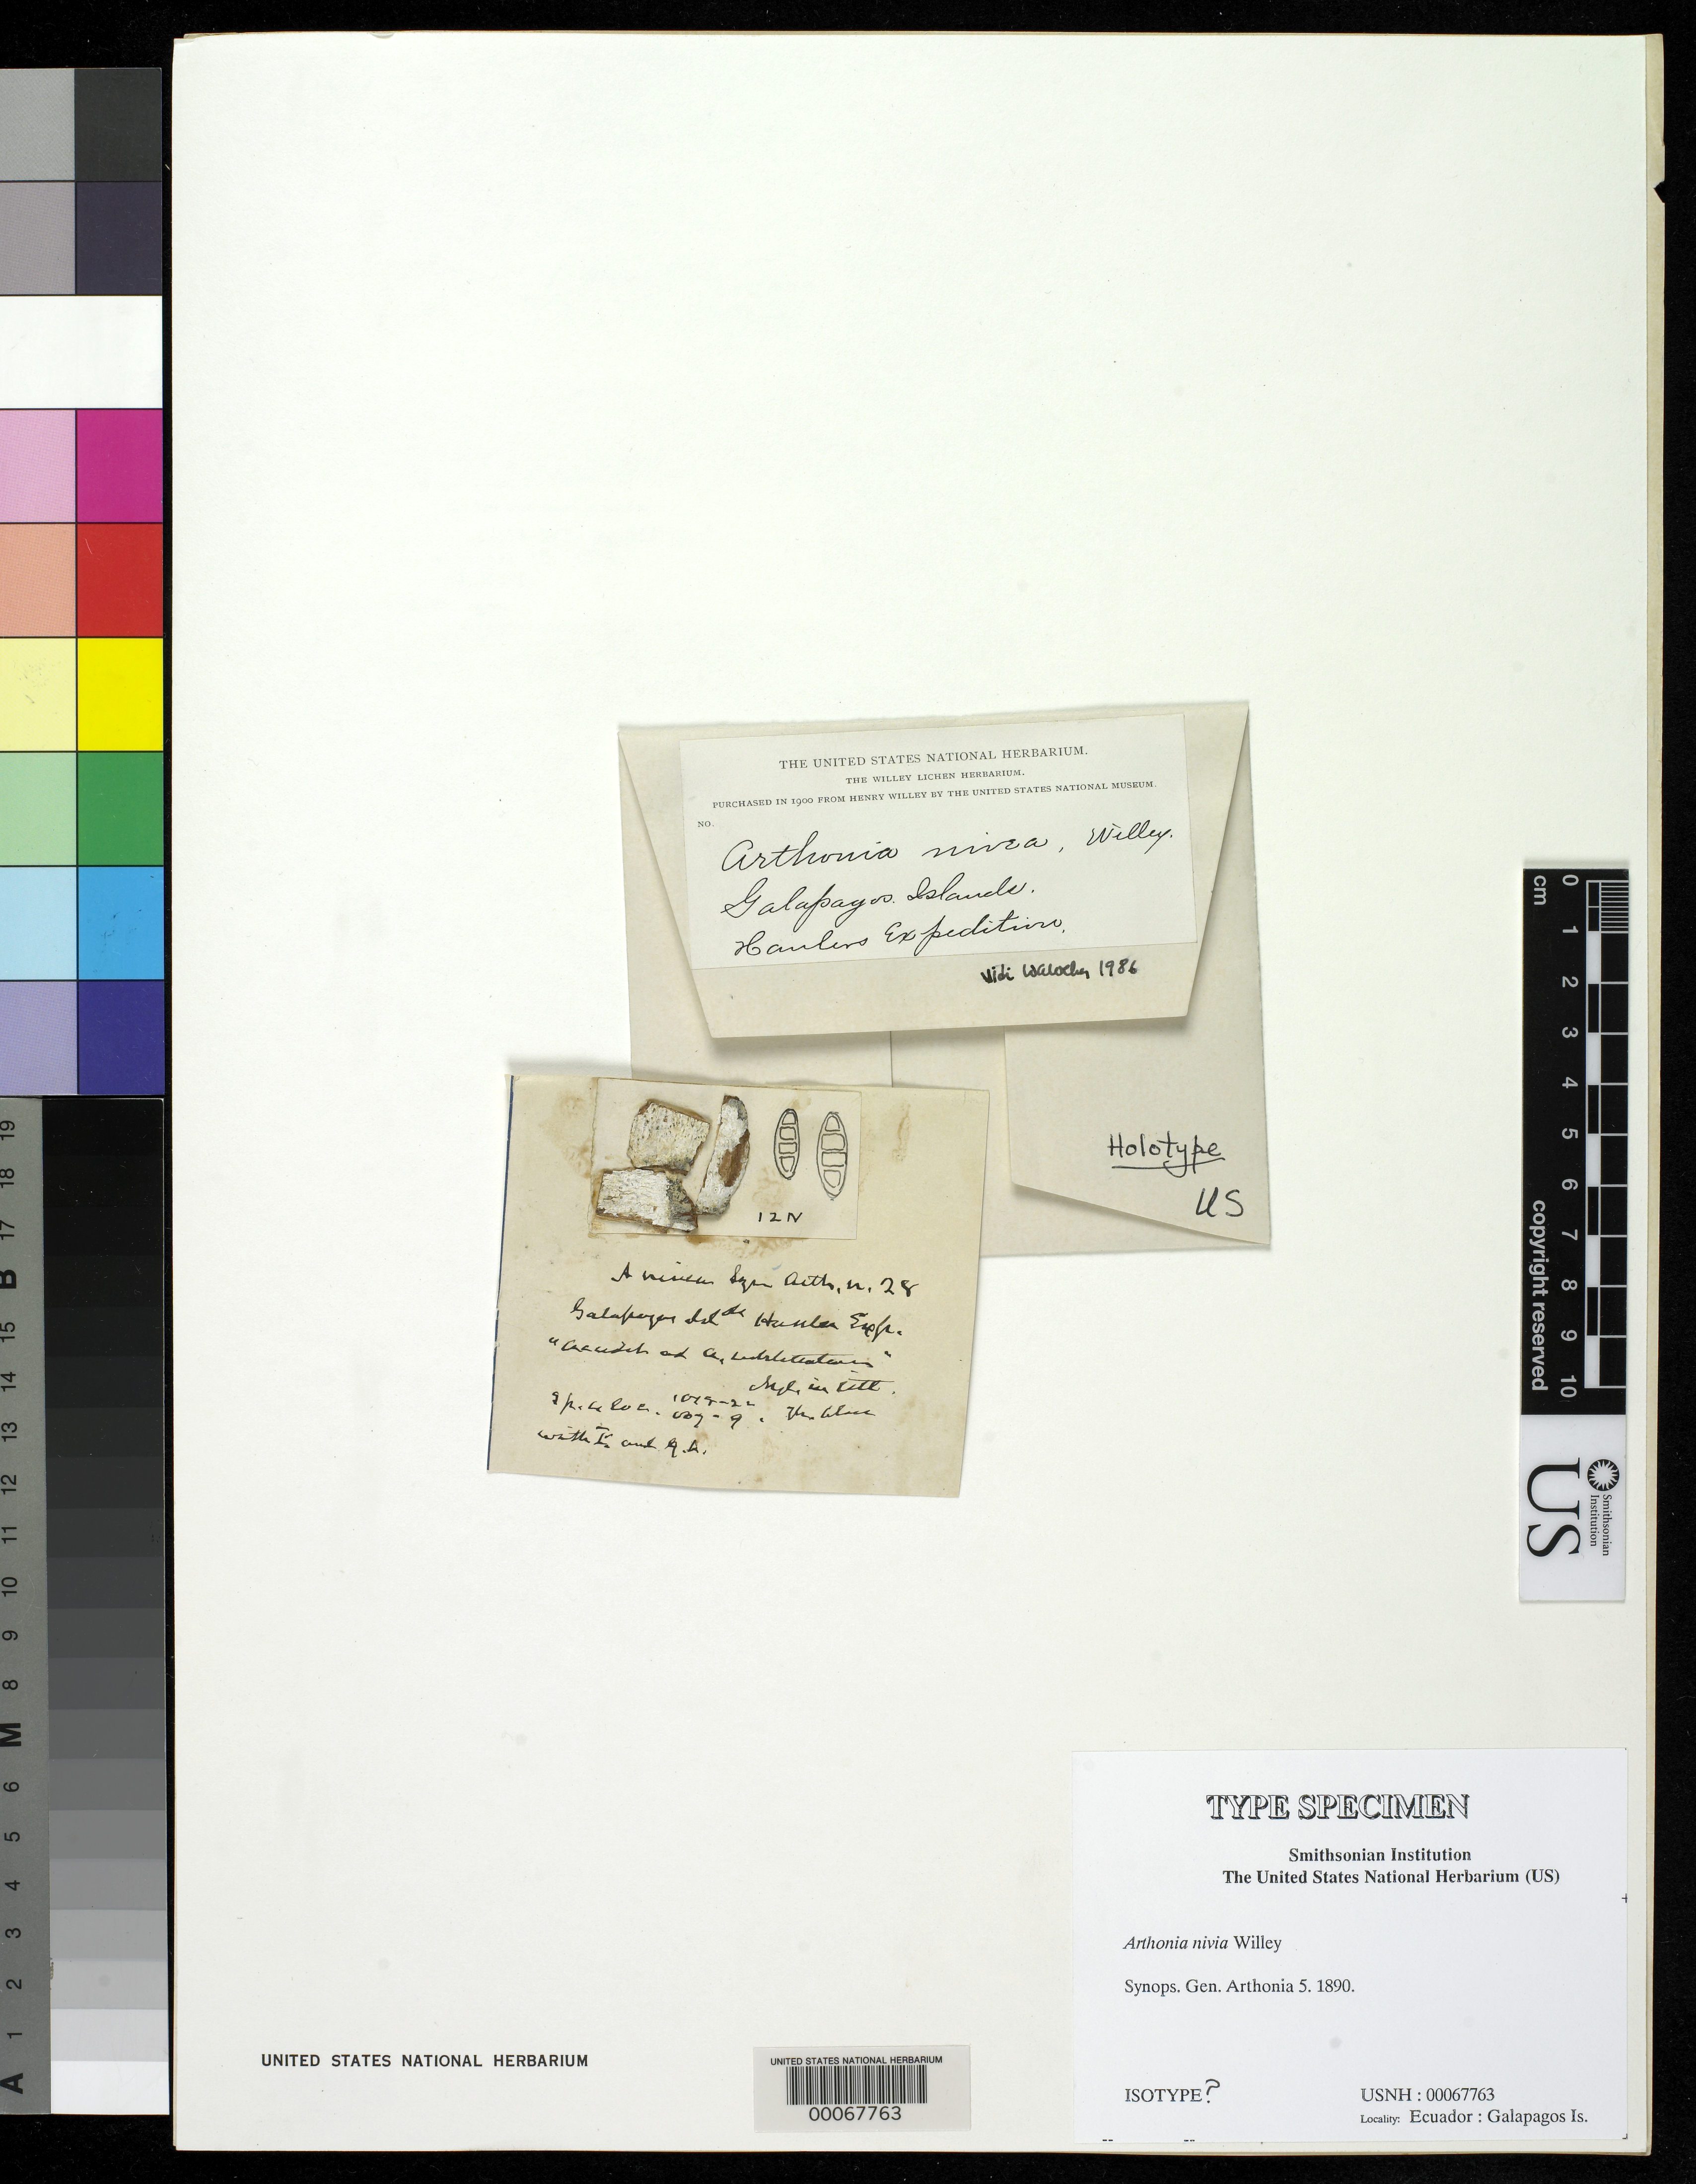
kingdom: Fungi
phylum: Ascomycota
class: Arthoniomycetes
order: Arthoniales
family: Arthoniaceae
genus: Arthonia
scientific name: Arthonia nivia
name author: Willey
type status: Isotype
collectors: Hassler Exped.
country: Ecuador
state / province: Colón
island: Galápagos Is.